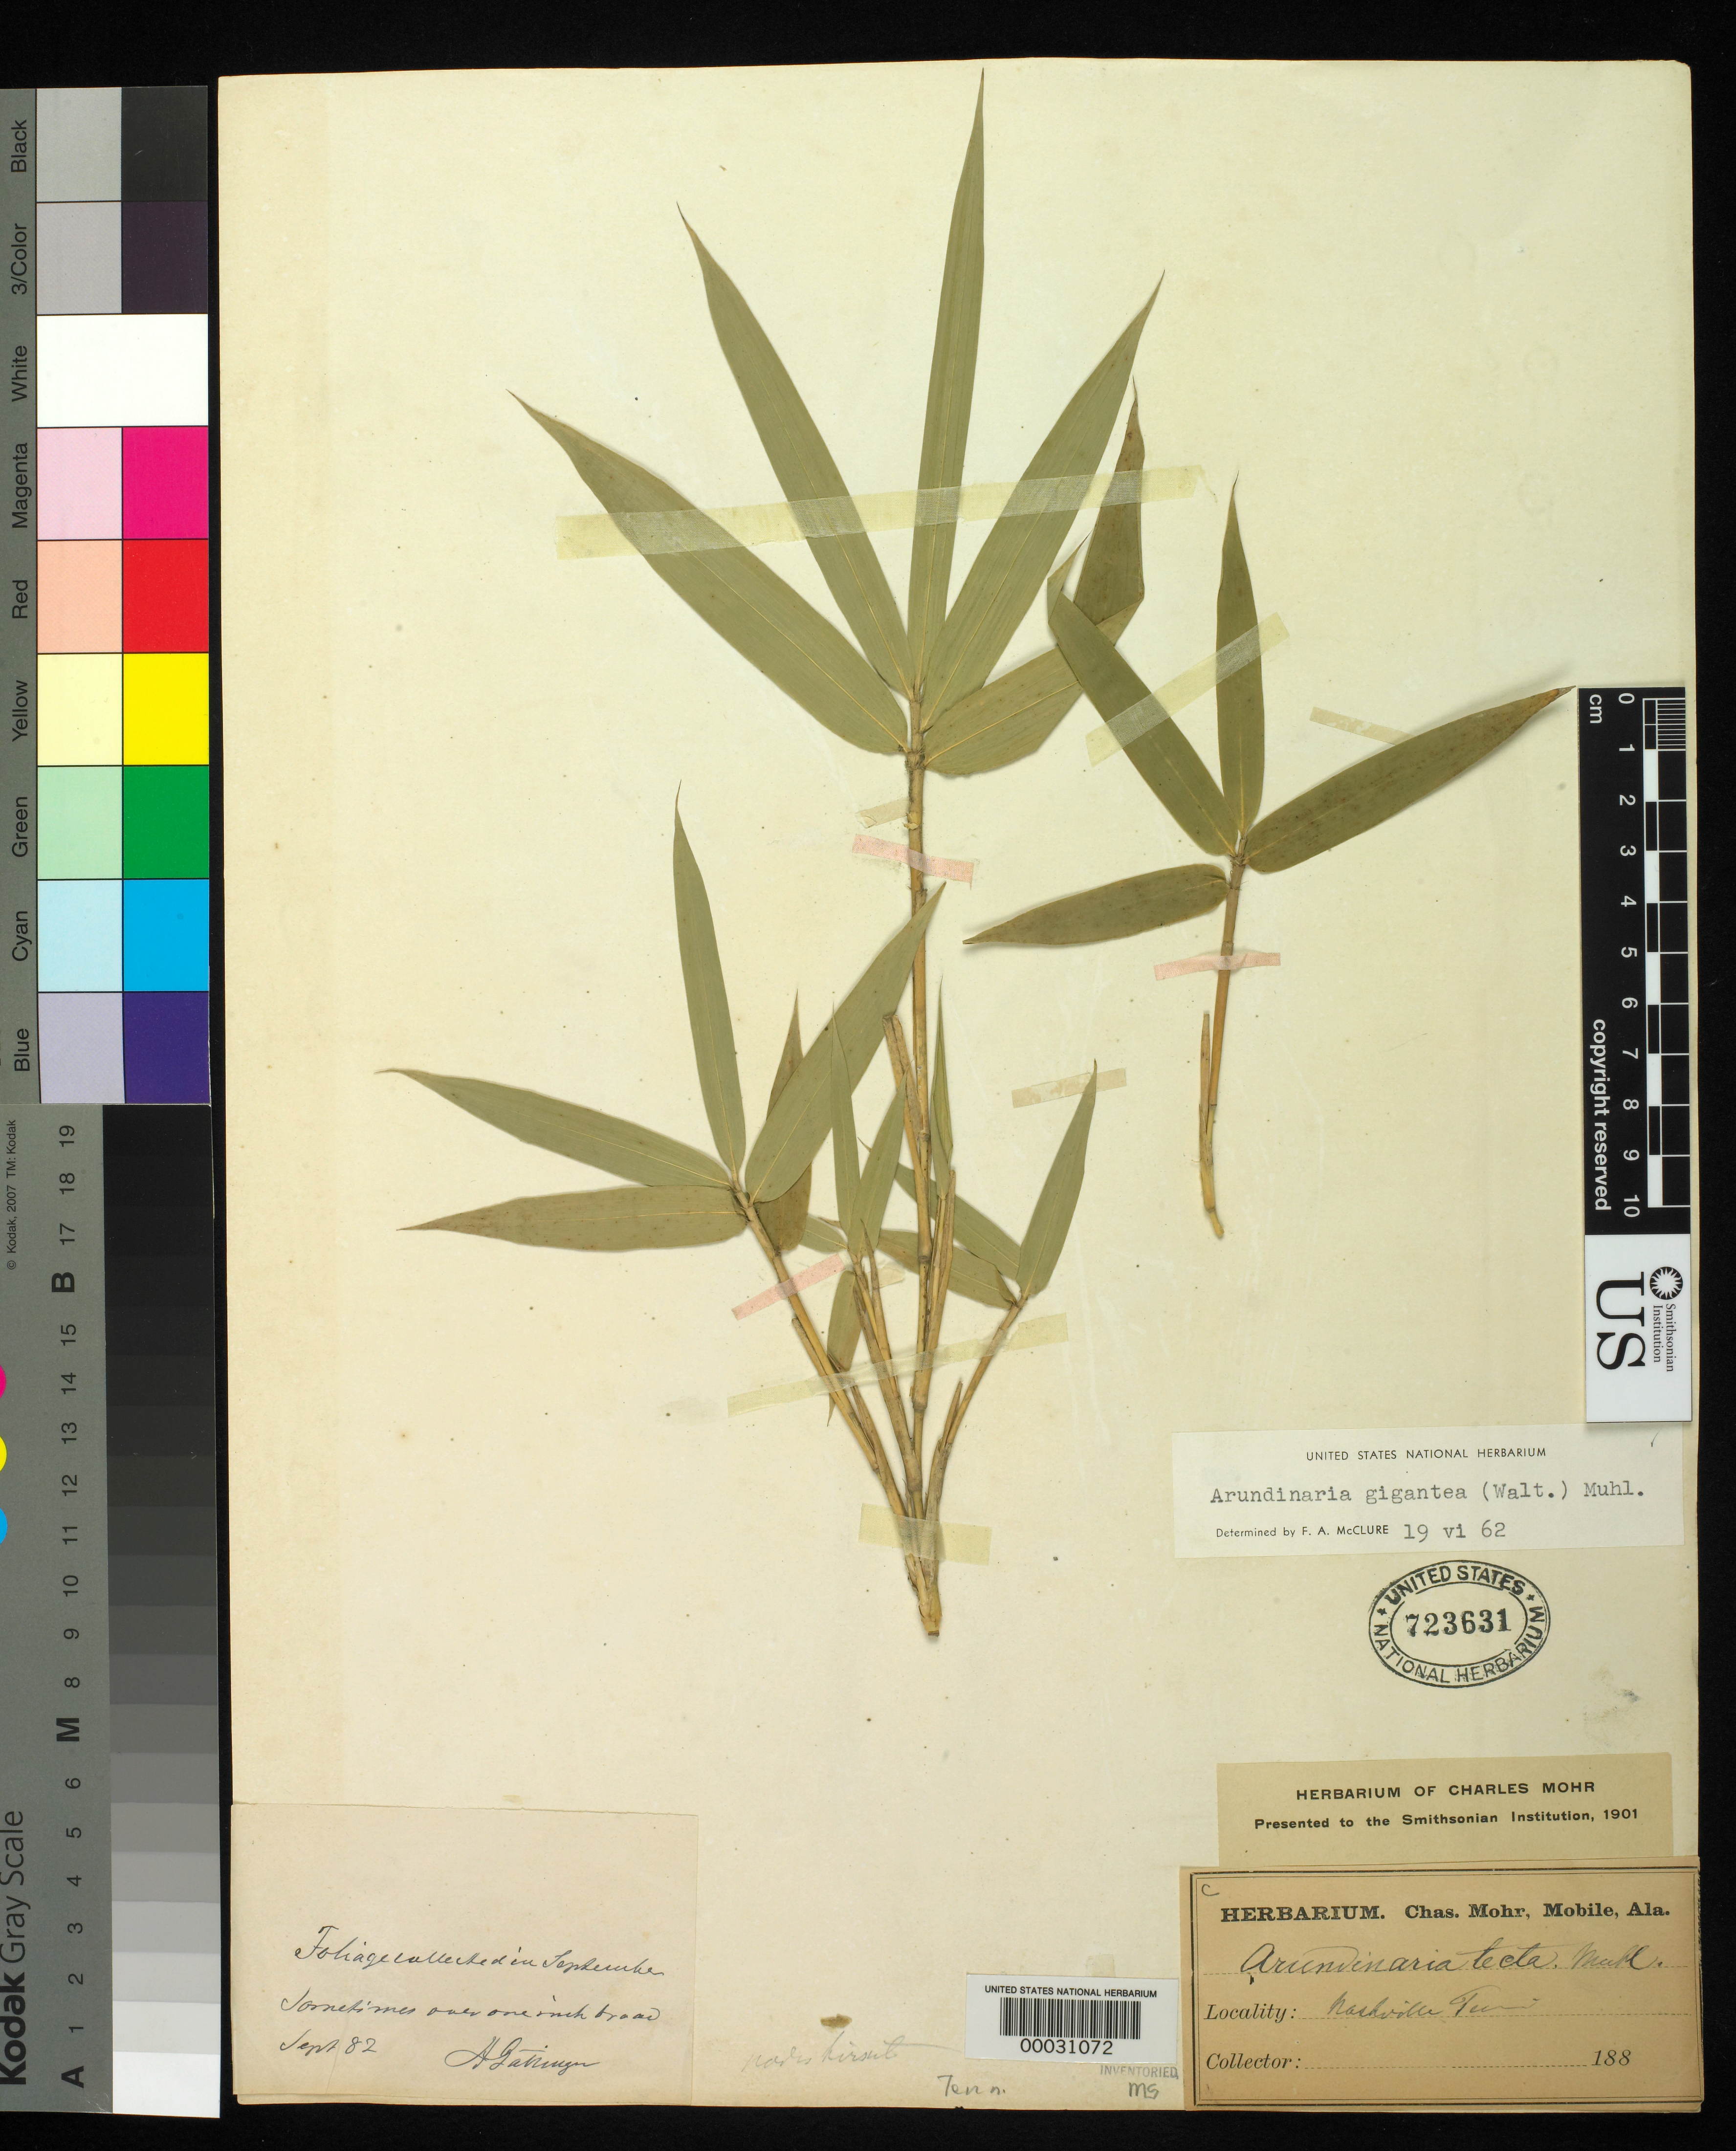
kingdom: Plantae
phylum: Tracheophyta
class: Liliopsida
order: Poales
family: Poaceae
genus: Arundinaria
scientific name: Arundinaria gigantea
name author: (Walter) Muhl.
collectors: A. Gattinger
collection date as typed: Sep 1882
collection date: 1882-09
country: United States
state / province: Tennessee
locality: Canebrakes, nashville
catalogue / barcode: US 723631